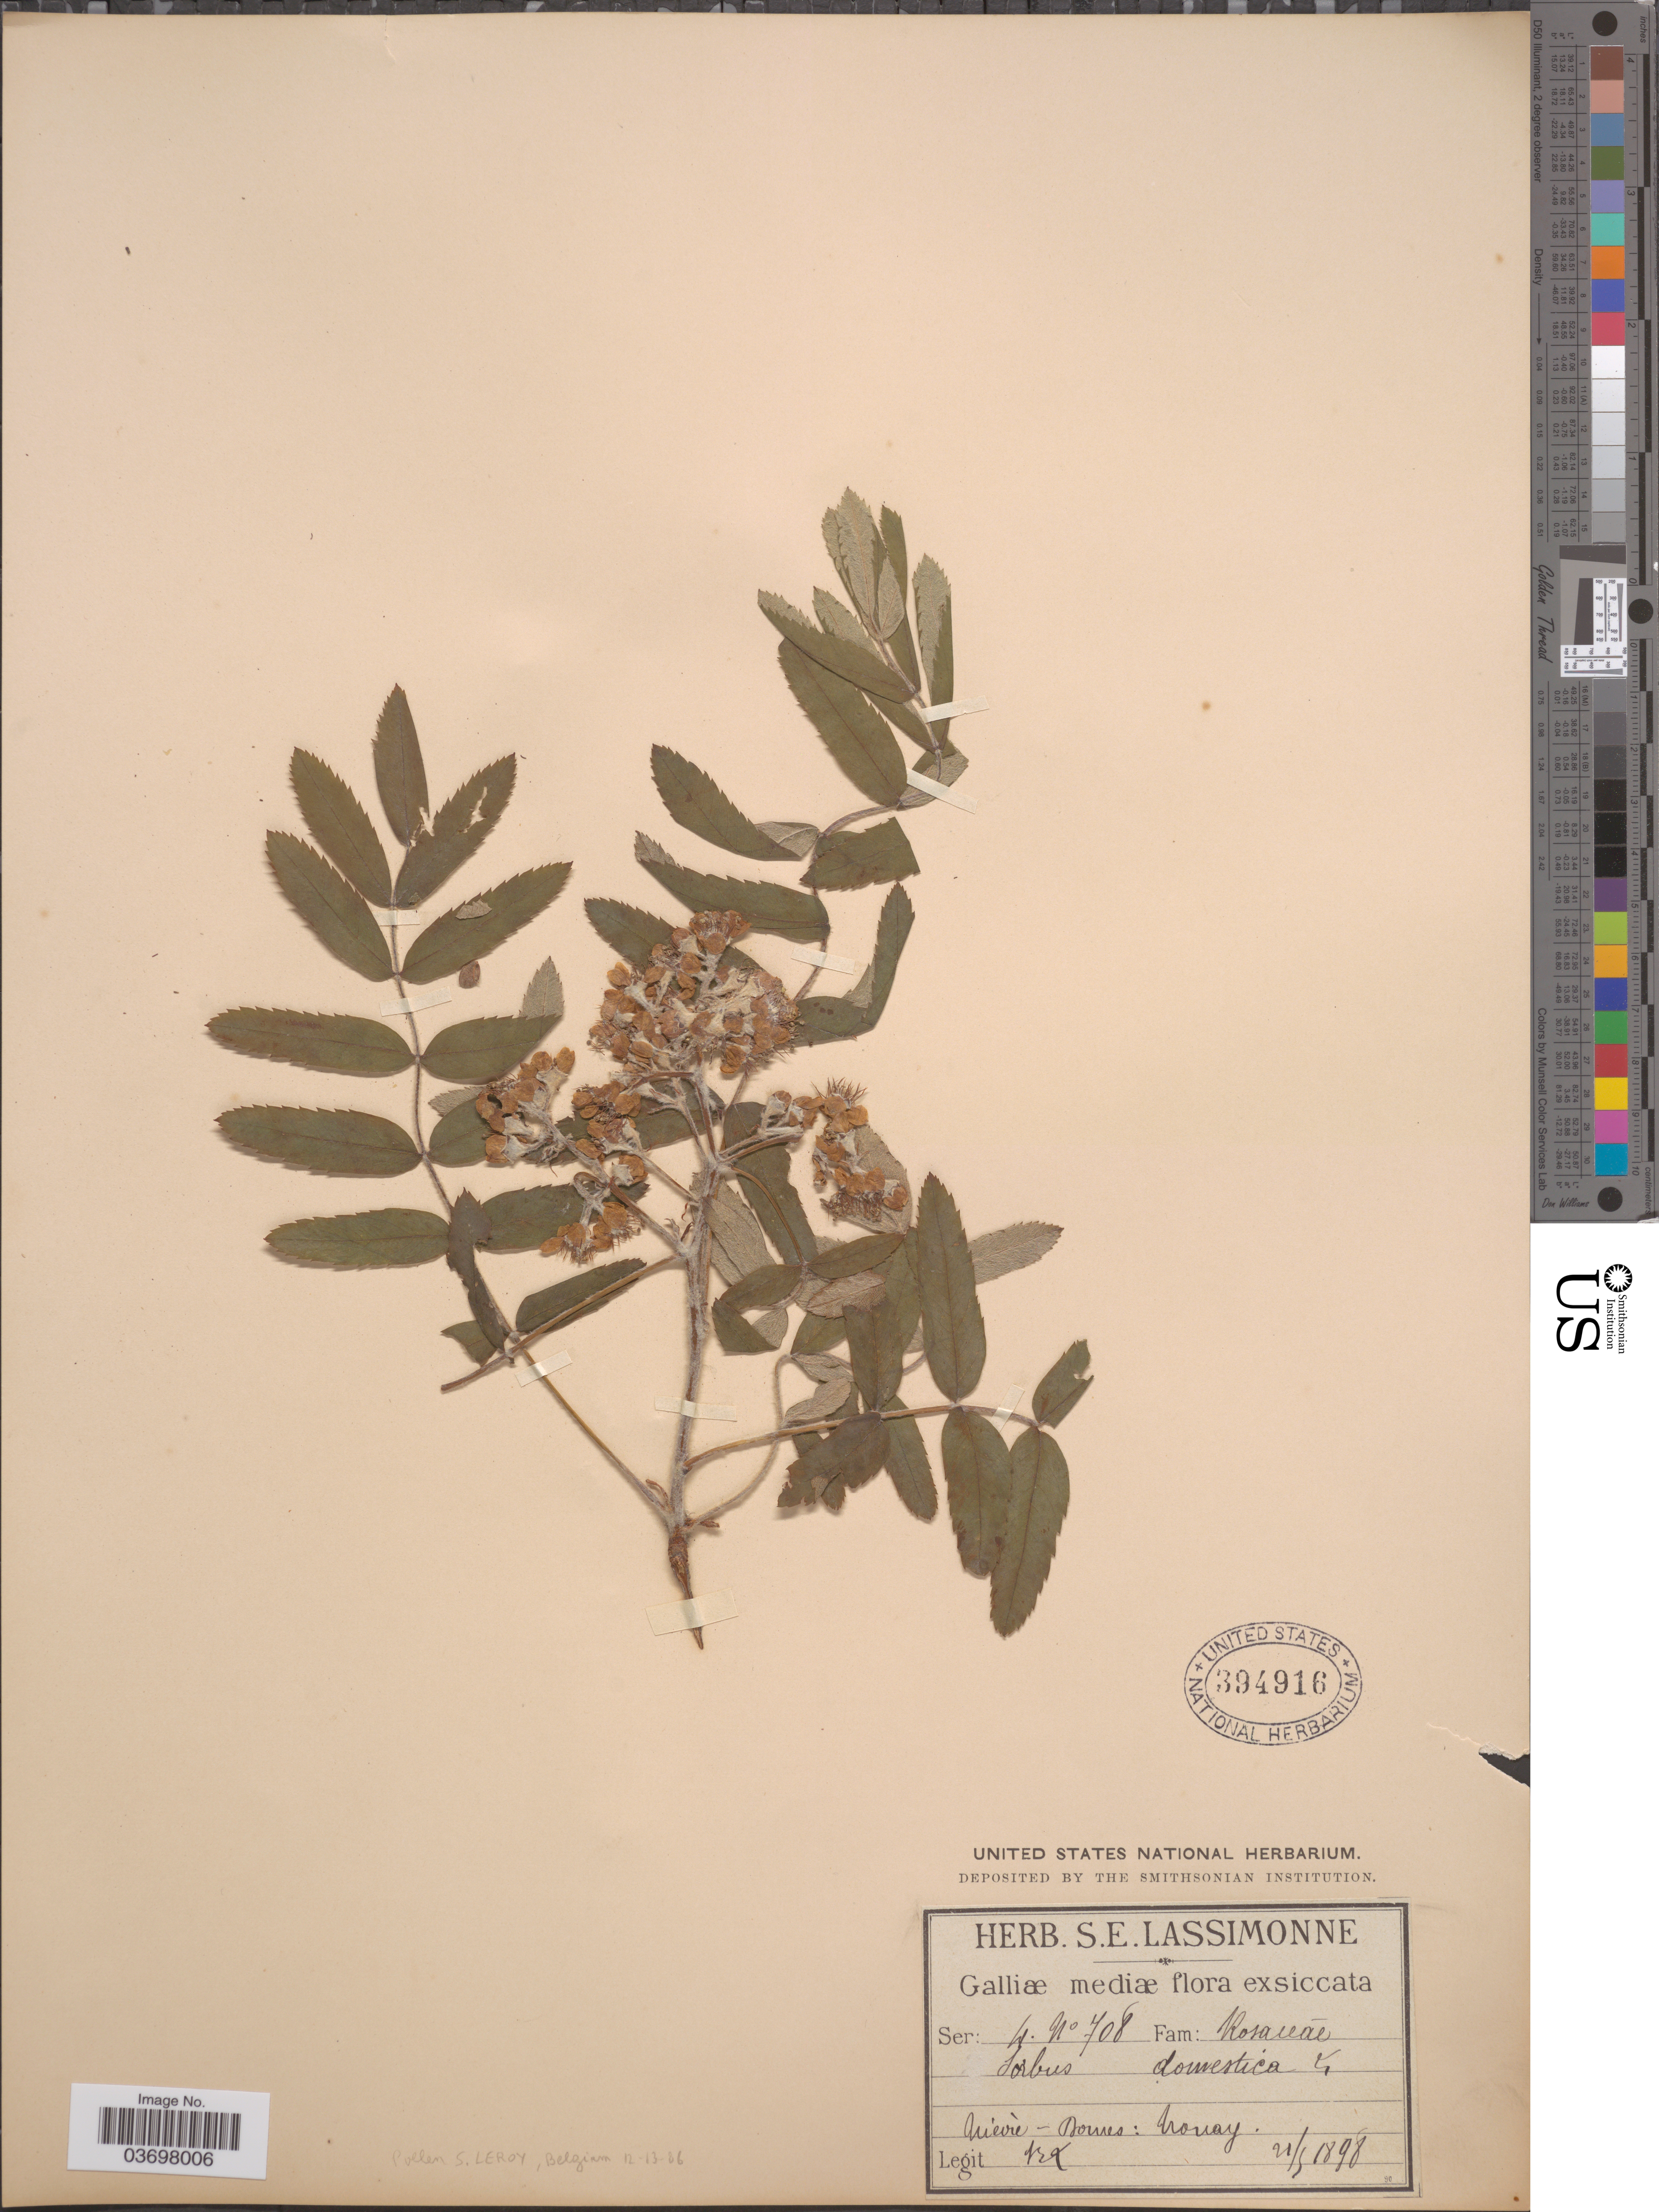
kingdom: Plantae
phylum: Tracheophyta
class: Magnoliopsida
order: Rosales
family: Rosaceae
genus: Cormus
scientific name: Cormus domestica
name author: (L.) Spach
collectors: S. Lassimonne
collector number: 708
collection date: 1898-05-21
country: France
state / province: Bourgogne-Franche-Comté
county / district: Nièvre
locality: Galliæ mediæ. Nievrè-Dornes: Nonay.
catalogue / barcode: US 394916